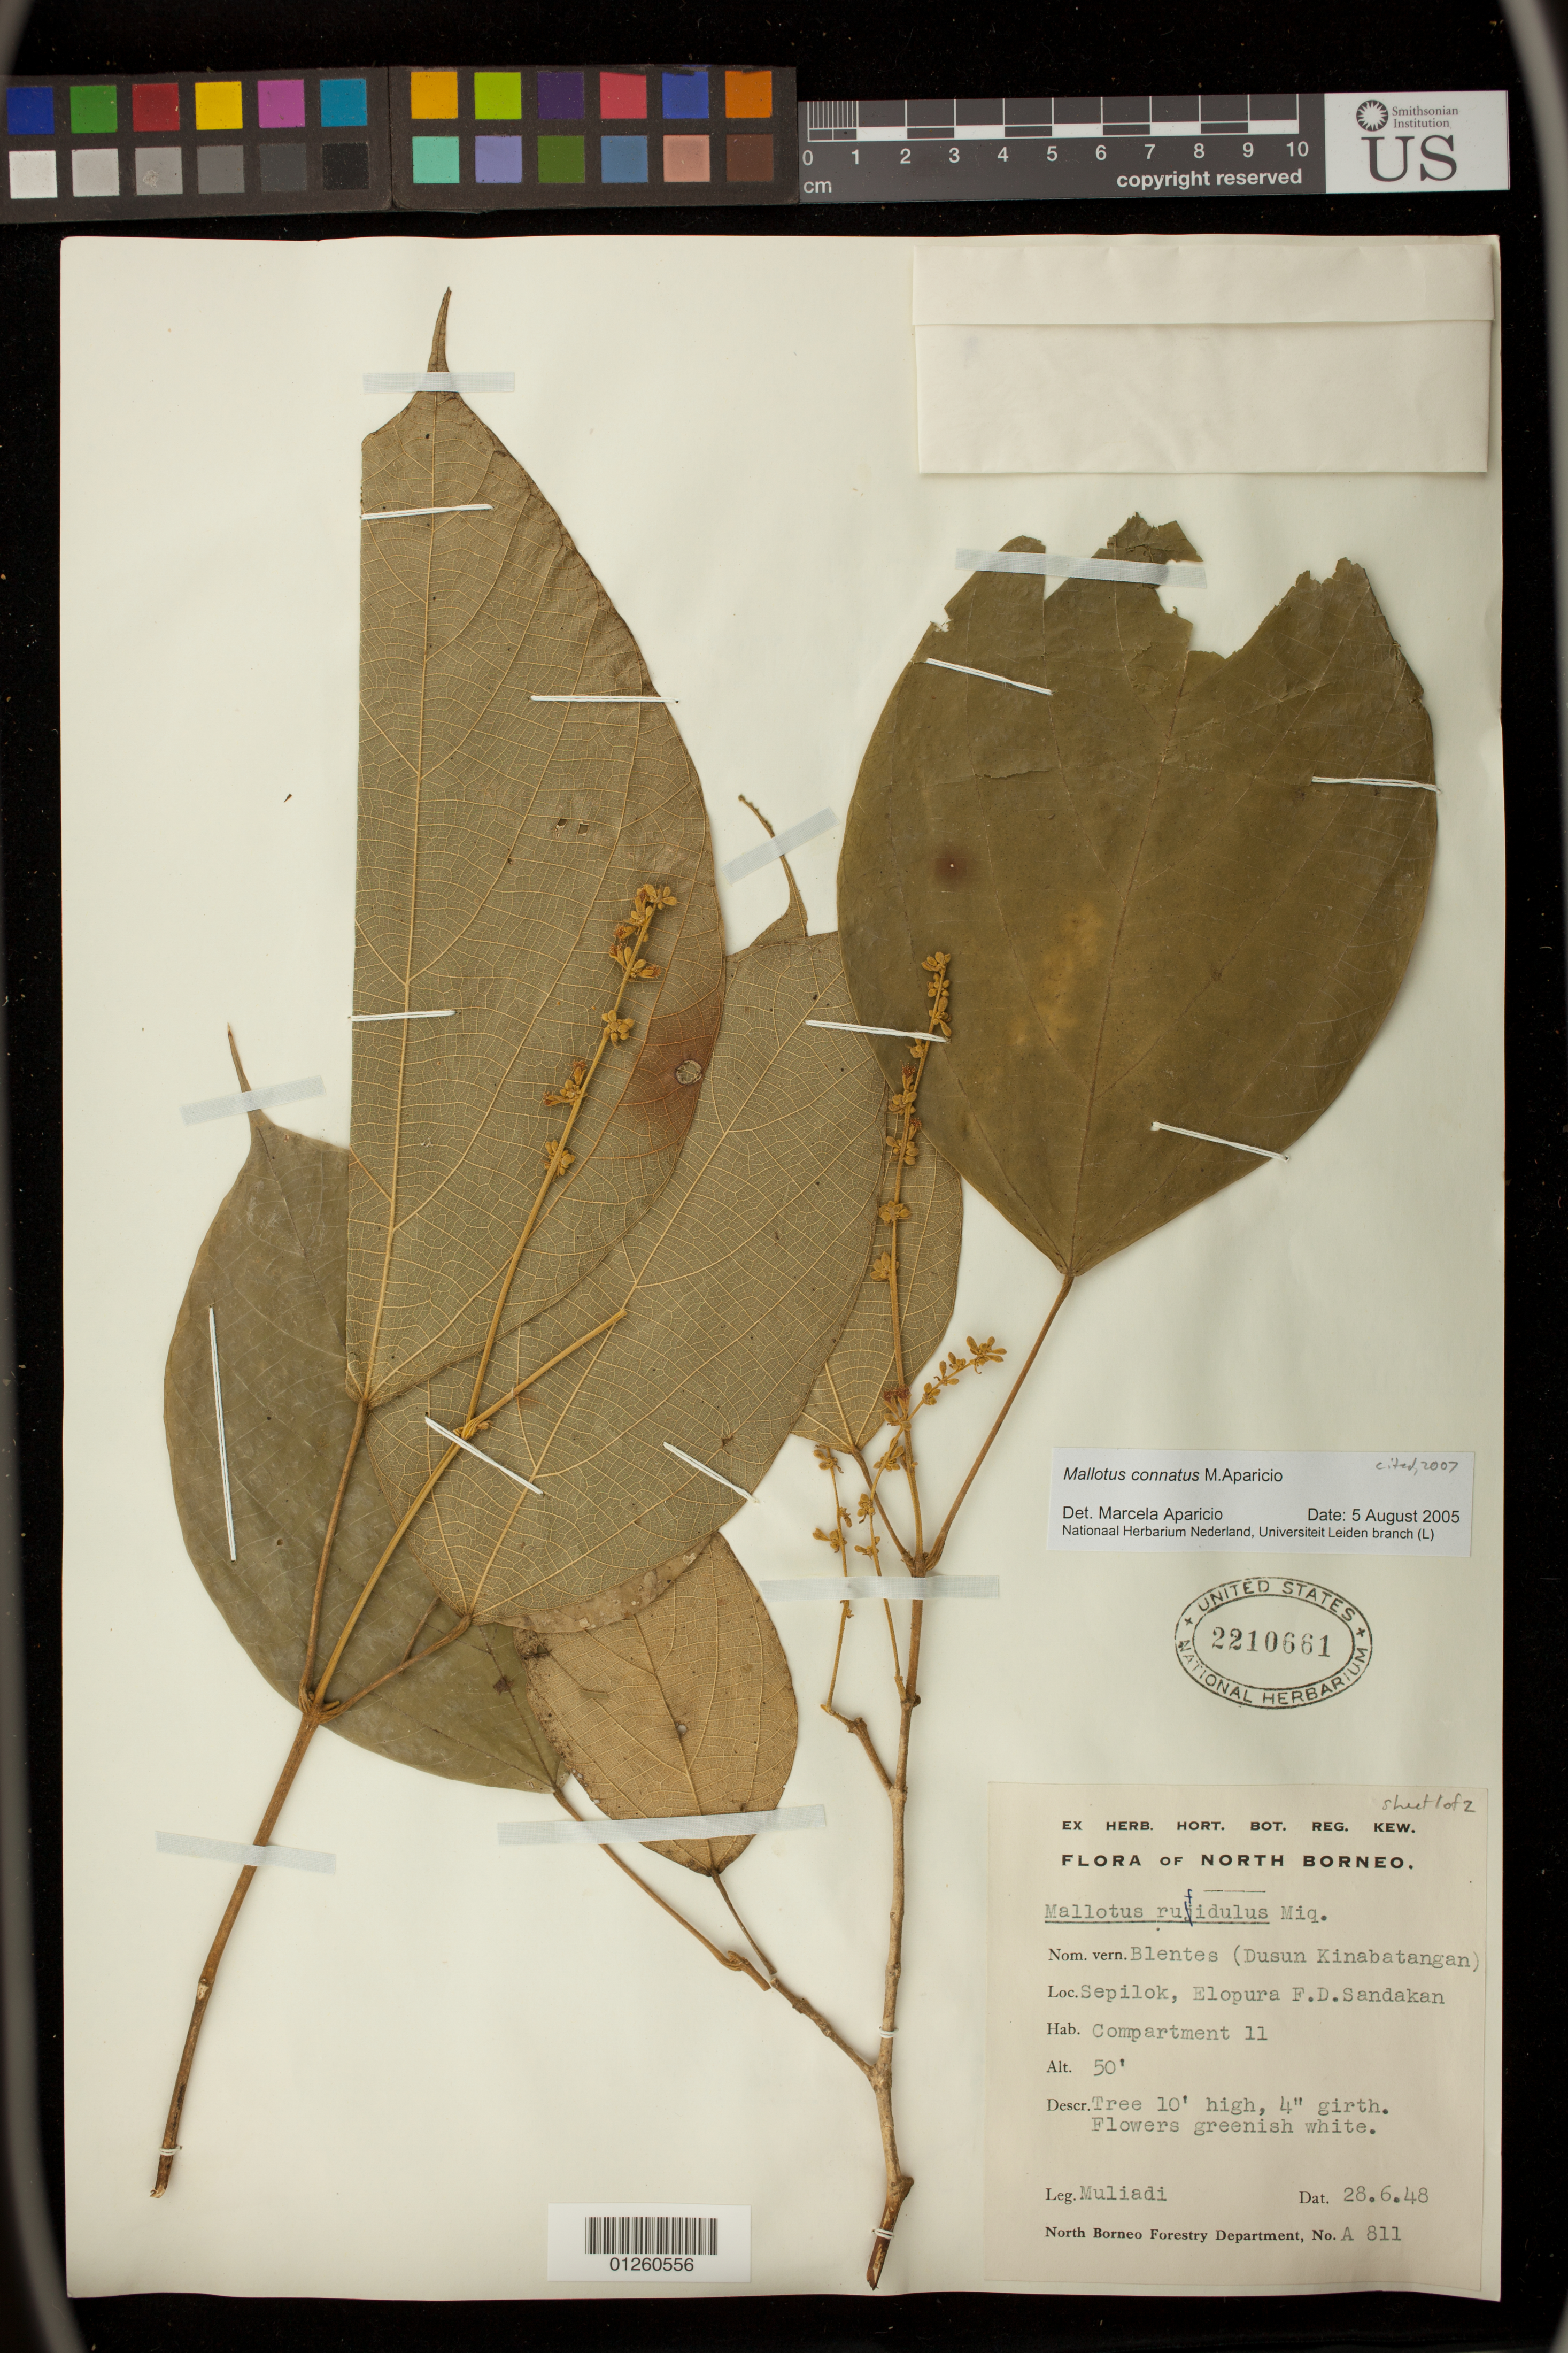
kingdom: Plantae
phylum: Tracheophyta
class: Magnoliopsida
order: Malpighiales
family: Euphorbiaceae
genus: Mallotus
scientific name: Mallotus connatus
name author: Aparicio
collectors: -. Muliadi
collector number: A 811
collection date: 1948-06-28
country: Malaysia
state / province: Sabah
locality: Sepilok, Elopura F.D. Sandakan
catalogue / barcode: US 2210661